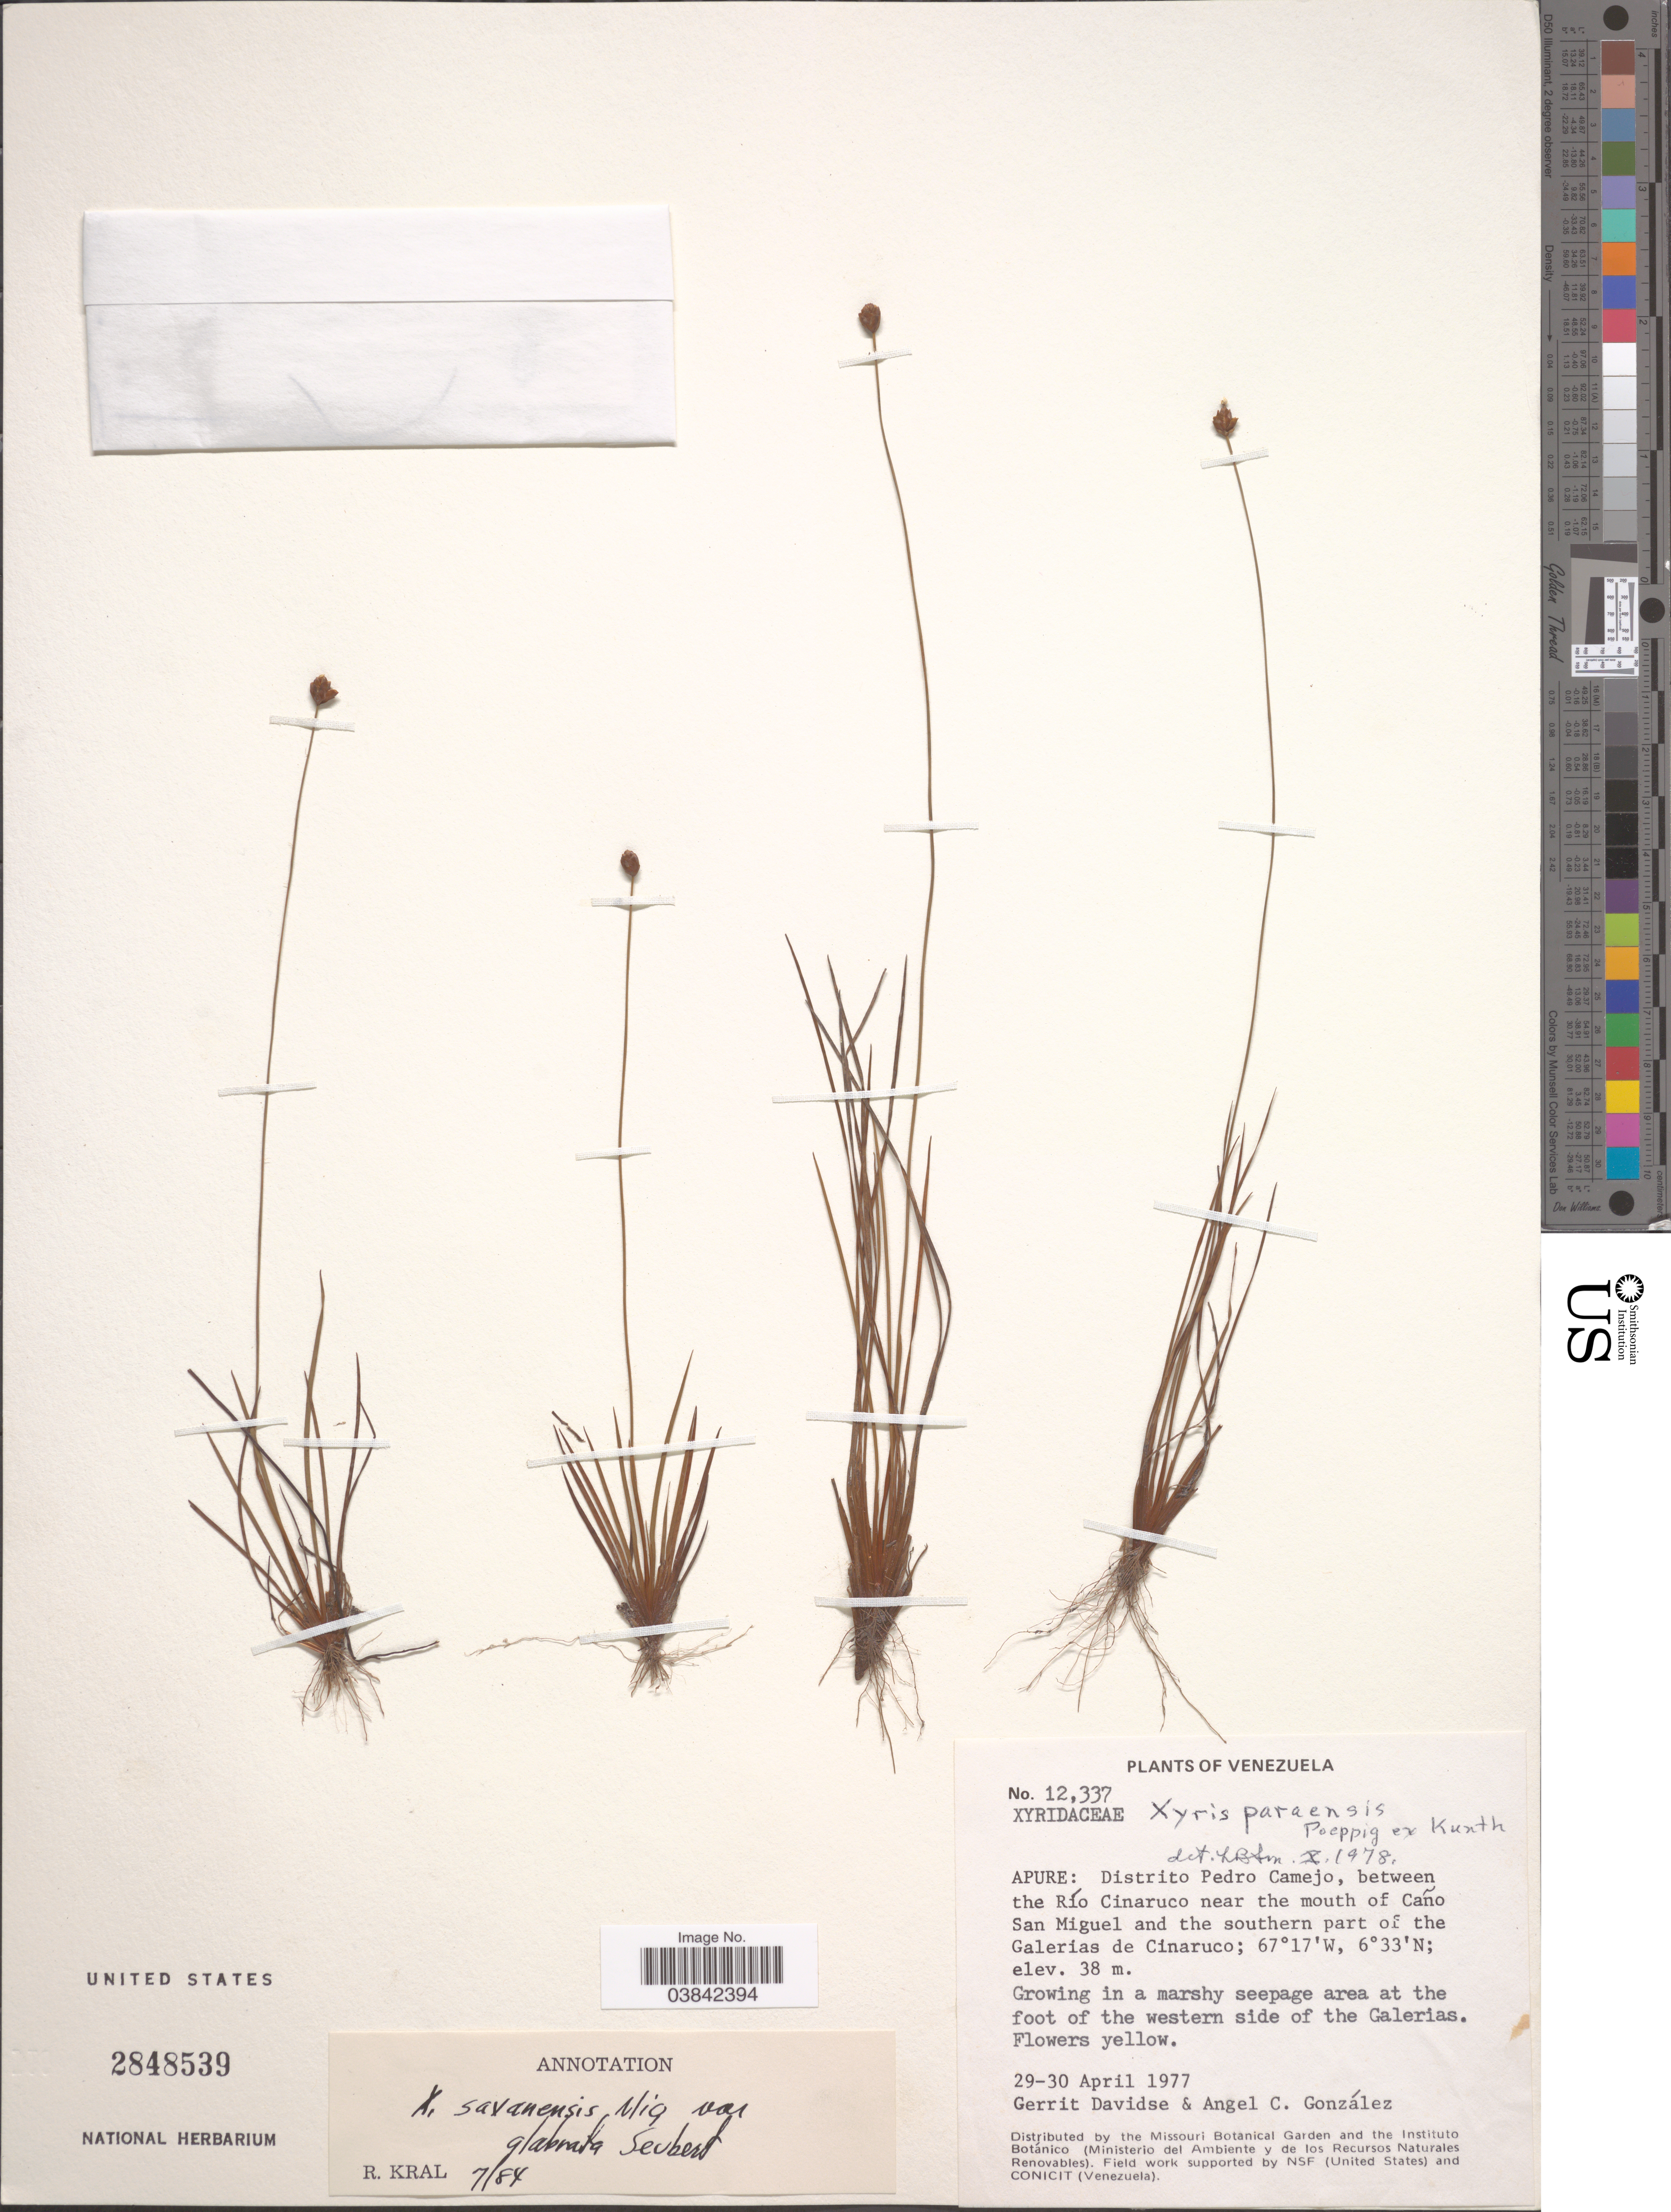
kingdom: Plantae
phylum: Tracheophyta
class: Liliopsida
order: Poales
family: Xyridaceae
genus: Xyris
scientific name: Xyris savanensis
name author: Miq.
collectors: G. Davidse & A. C. González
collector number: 12337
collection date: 1977-04-29/1977-04-30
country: Venezuela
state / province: Apure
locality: Distrito Pedro Camejo, between the Río Cinaruco near the mouth of Caño San Miguel and the southern part of the Galerias de Cinaruco.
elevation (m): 38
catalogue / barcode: US 2848539